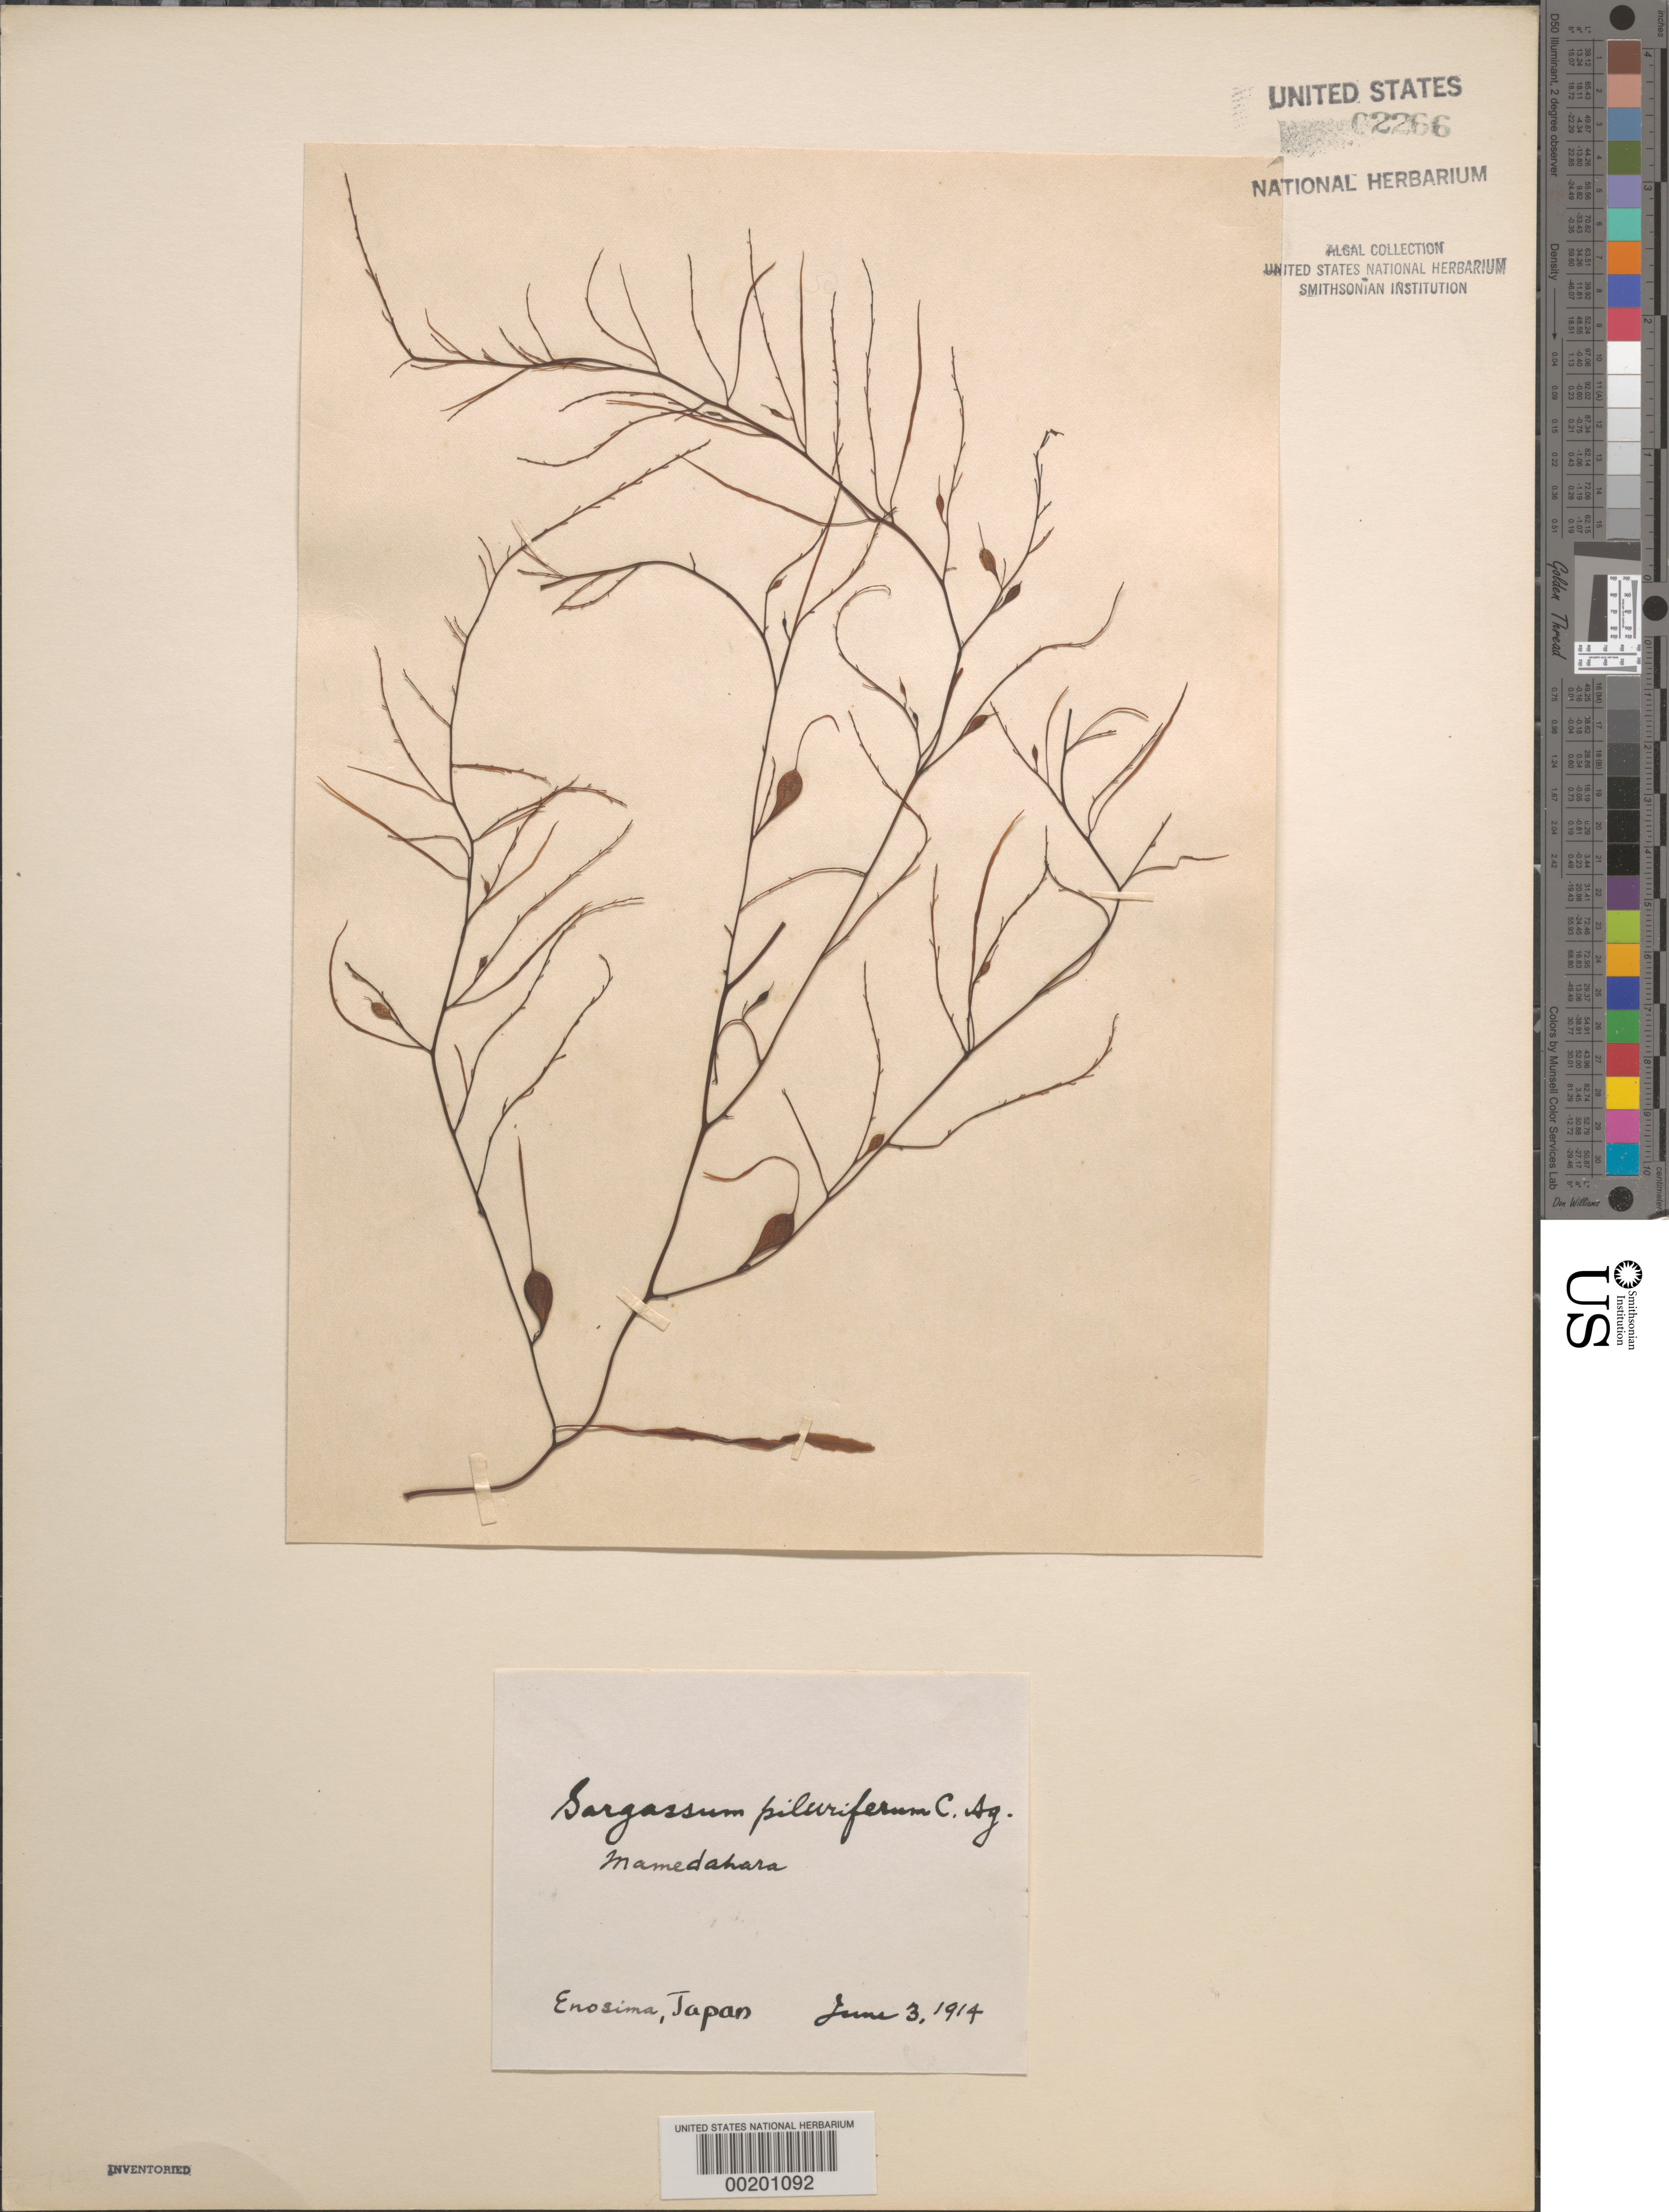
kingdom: Chromista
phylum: Ochrophyta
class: Phaeophyceae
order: Fucales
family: Sargassaceae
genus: Sargassum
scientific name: Sargassum piluliferum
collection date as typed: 03 Jun 1914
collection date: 1914-06-03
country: Japan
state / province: Kanagawa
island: Honshu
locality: Enosima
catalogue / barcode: US 2266